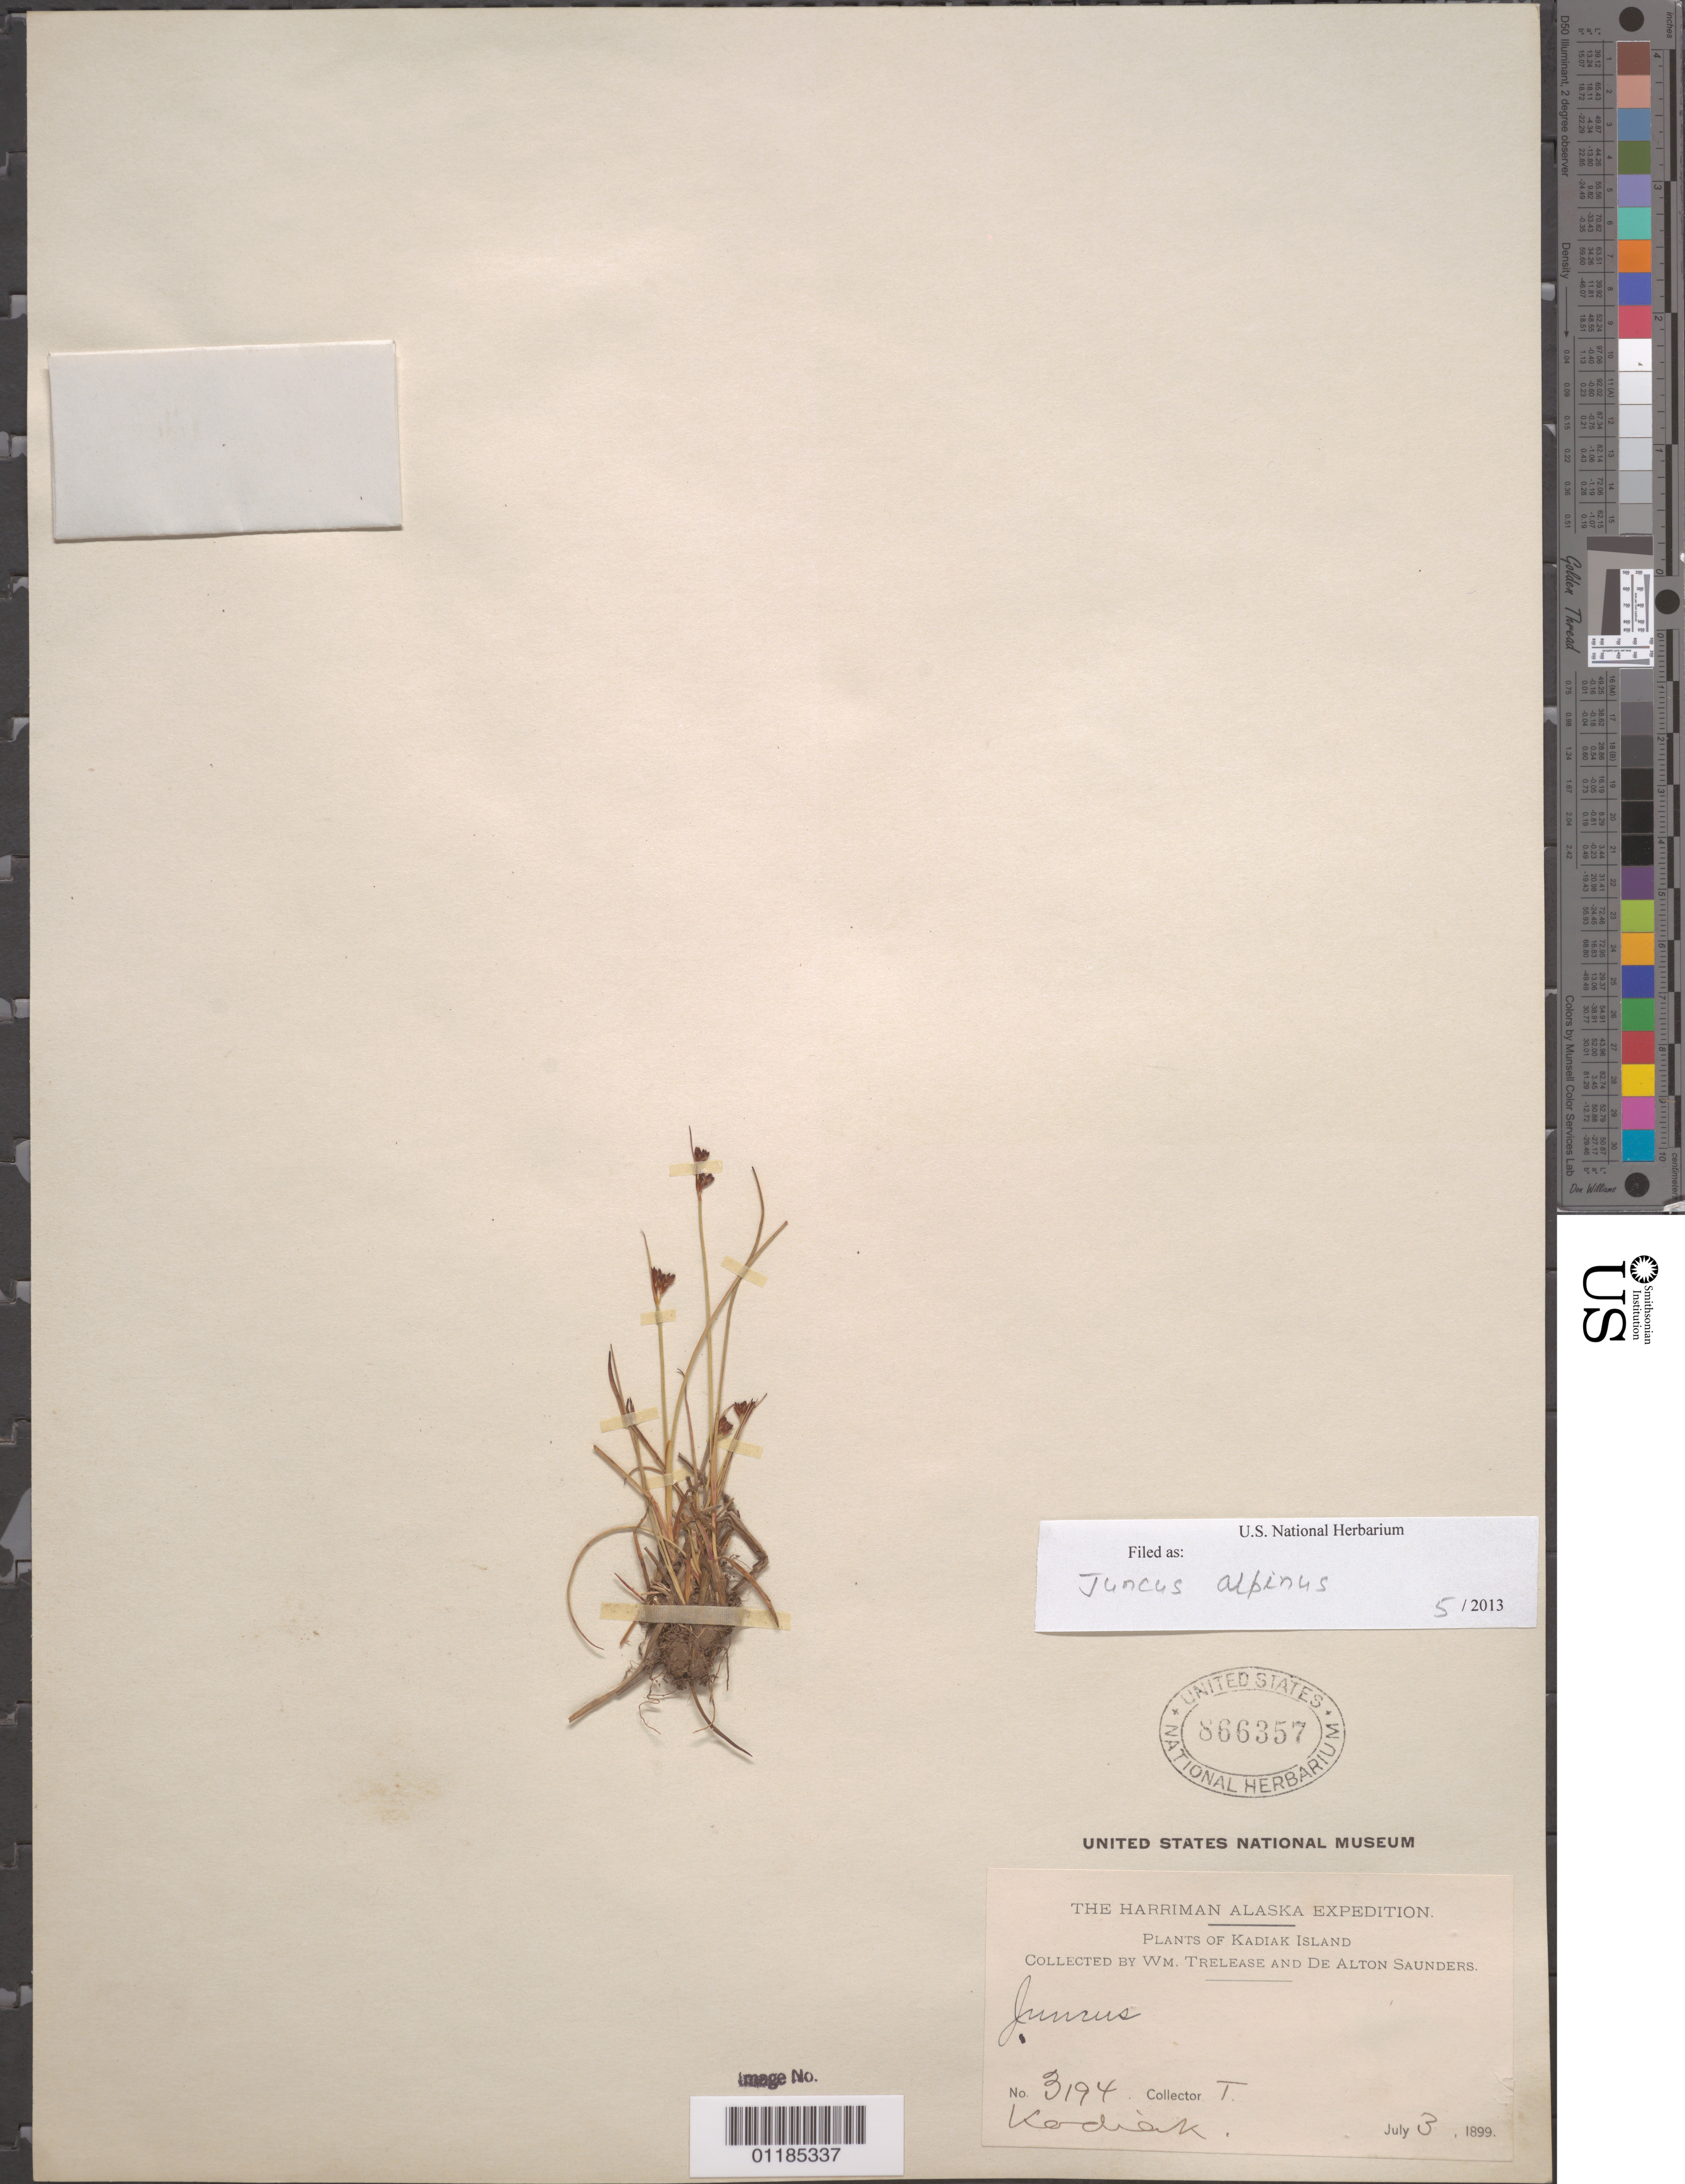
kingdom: Plantae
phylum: Tracheophyta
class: Liliopsida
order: Poales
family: Juncaceae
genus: Juncus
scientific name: Juncus alpinus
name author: Vill.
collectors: W. Trelease & D. Saunders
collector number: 3194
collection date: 1899-07-03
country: United States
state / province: Alaska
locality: Kodiak.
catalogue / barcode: US 866357